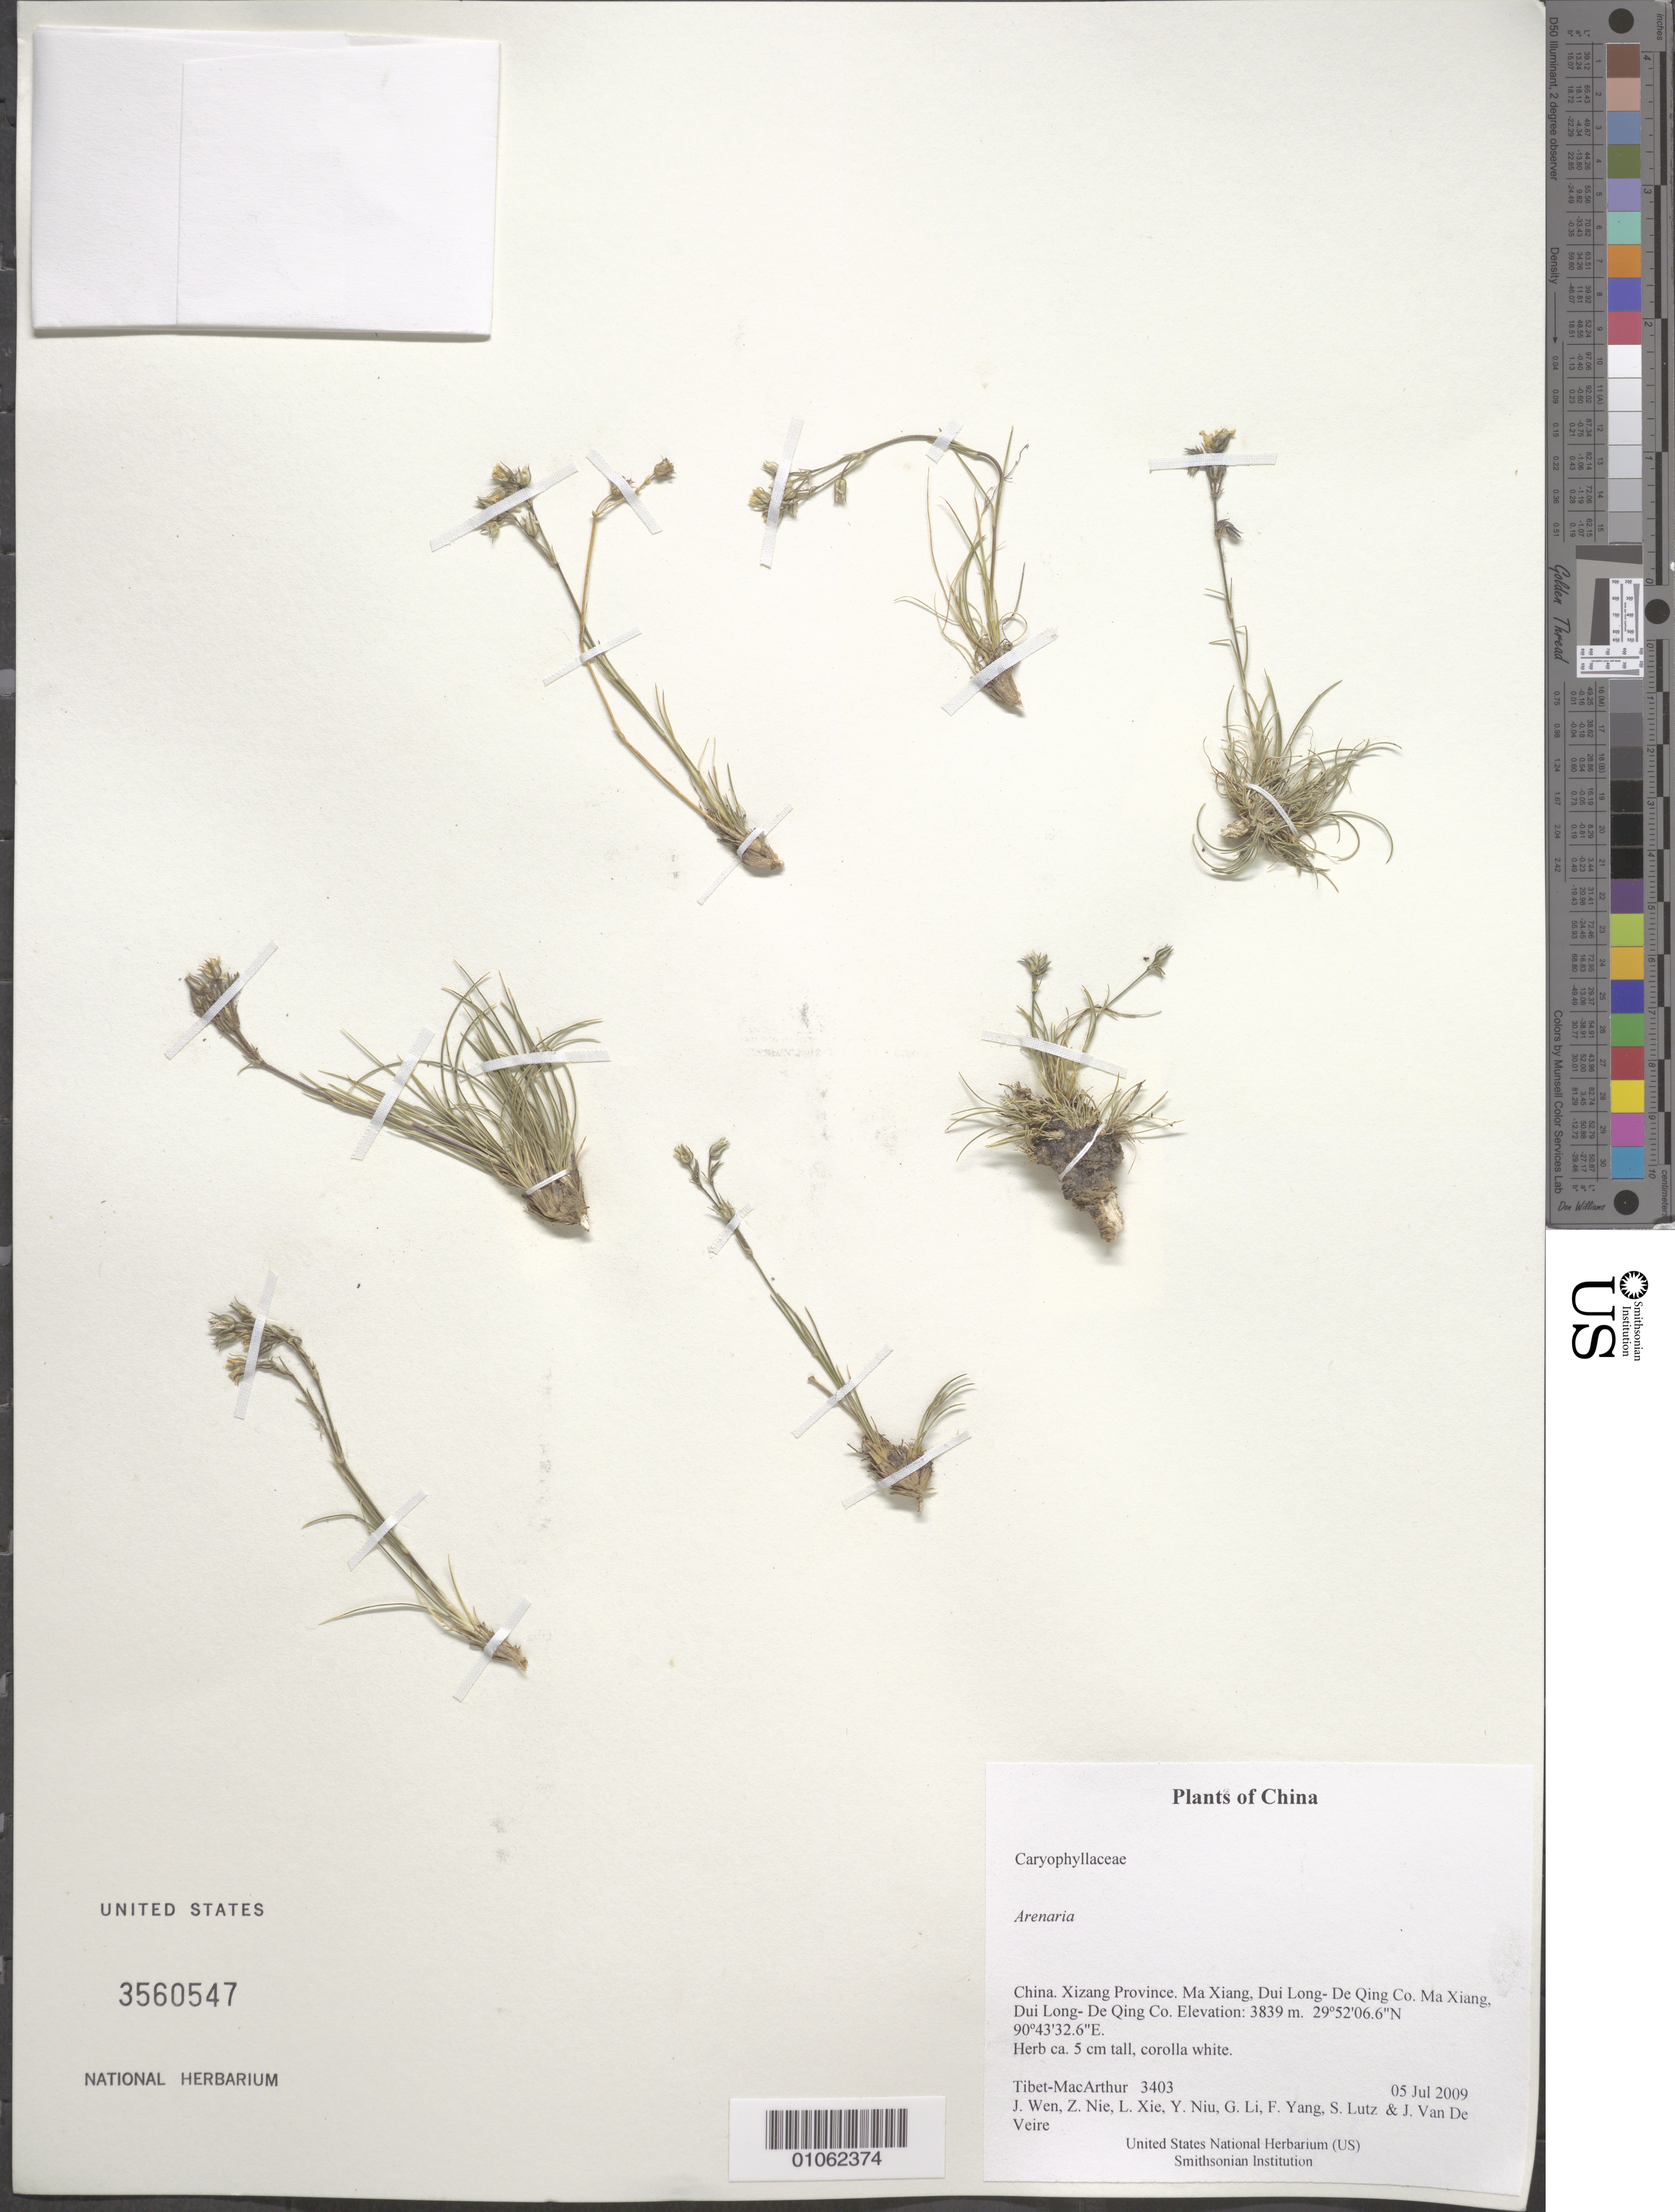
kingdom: Plantae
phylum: Tracheophyta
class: Magnoliopsida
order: Caryophyllales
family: Caryophyllaceae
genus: Arenaria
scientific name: Arenaria sp.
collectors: Tibet-MacArthur, J. Wen, Z. Nie, L. Xie, Y. Niu, G. Li, F. Yang, S. Lutz & J. Van De Veire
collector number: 3403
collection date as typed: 05 Jul 2009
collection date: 2009-07-05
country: China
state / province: Xizang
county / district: Ma Xiang, Dui Long- De Qing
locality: Ma Xiang, Dui Long- De Qing Co.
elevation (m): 3839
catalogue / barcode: US 3560547